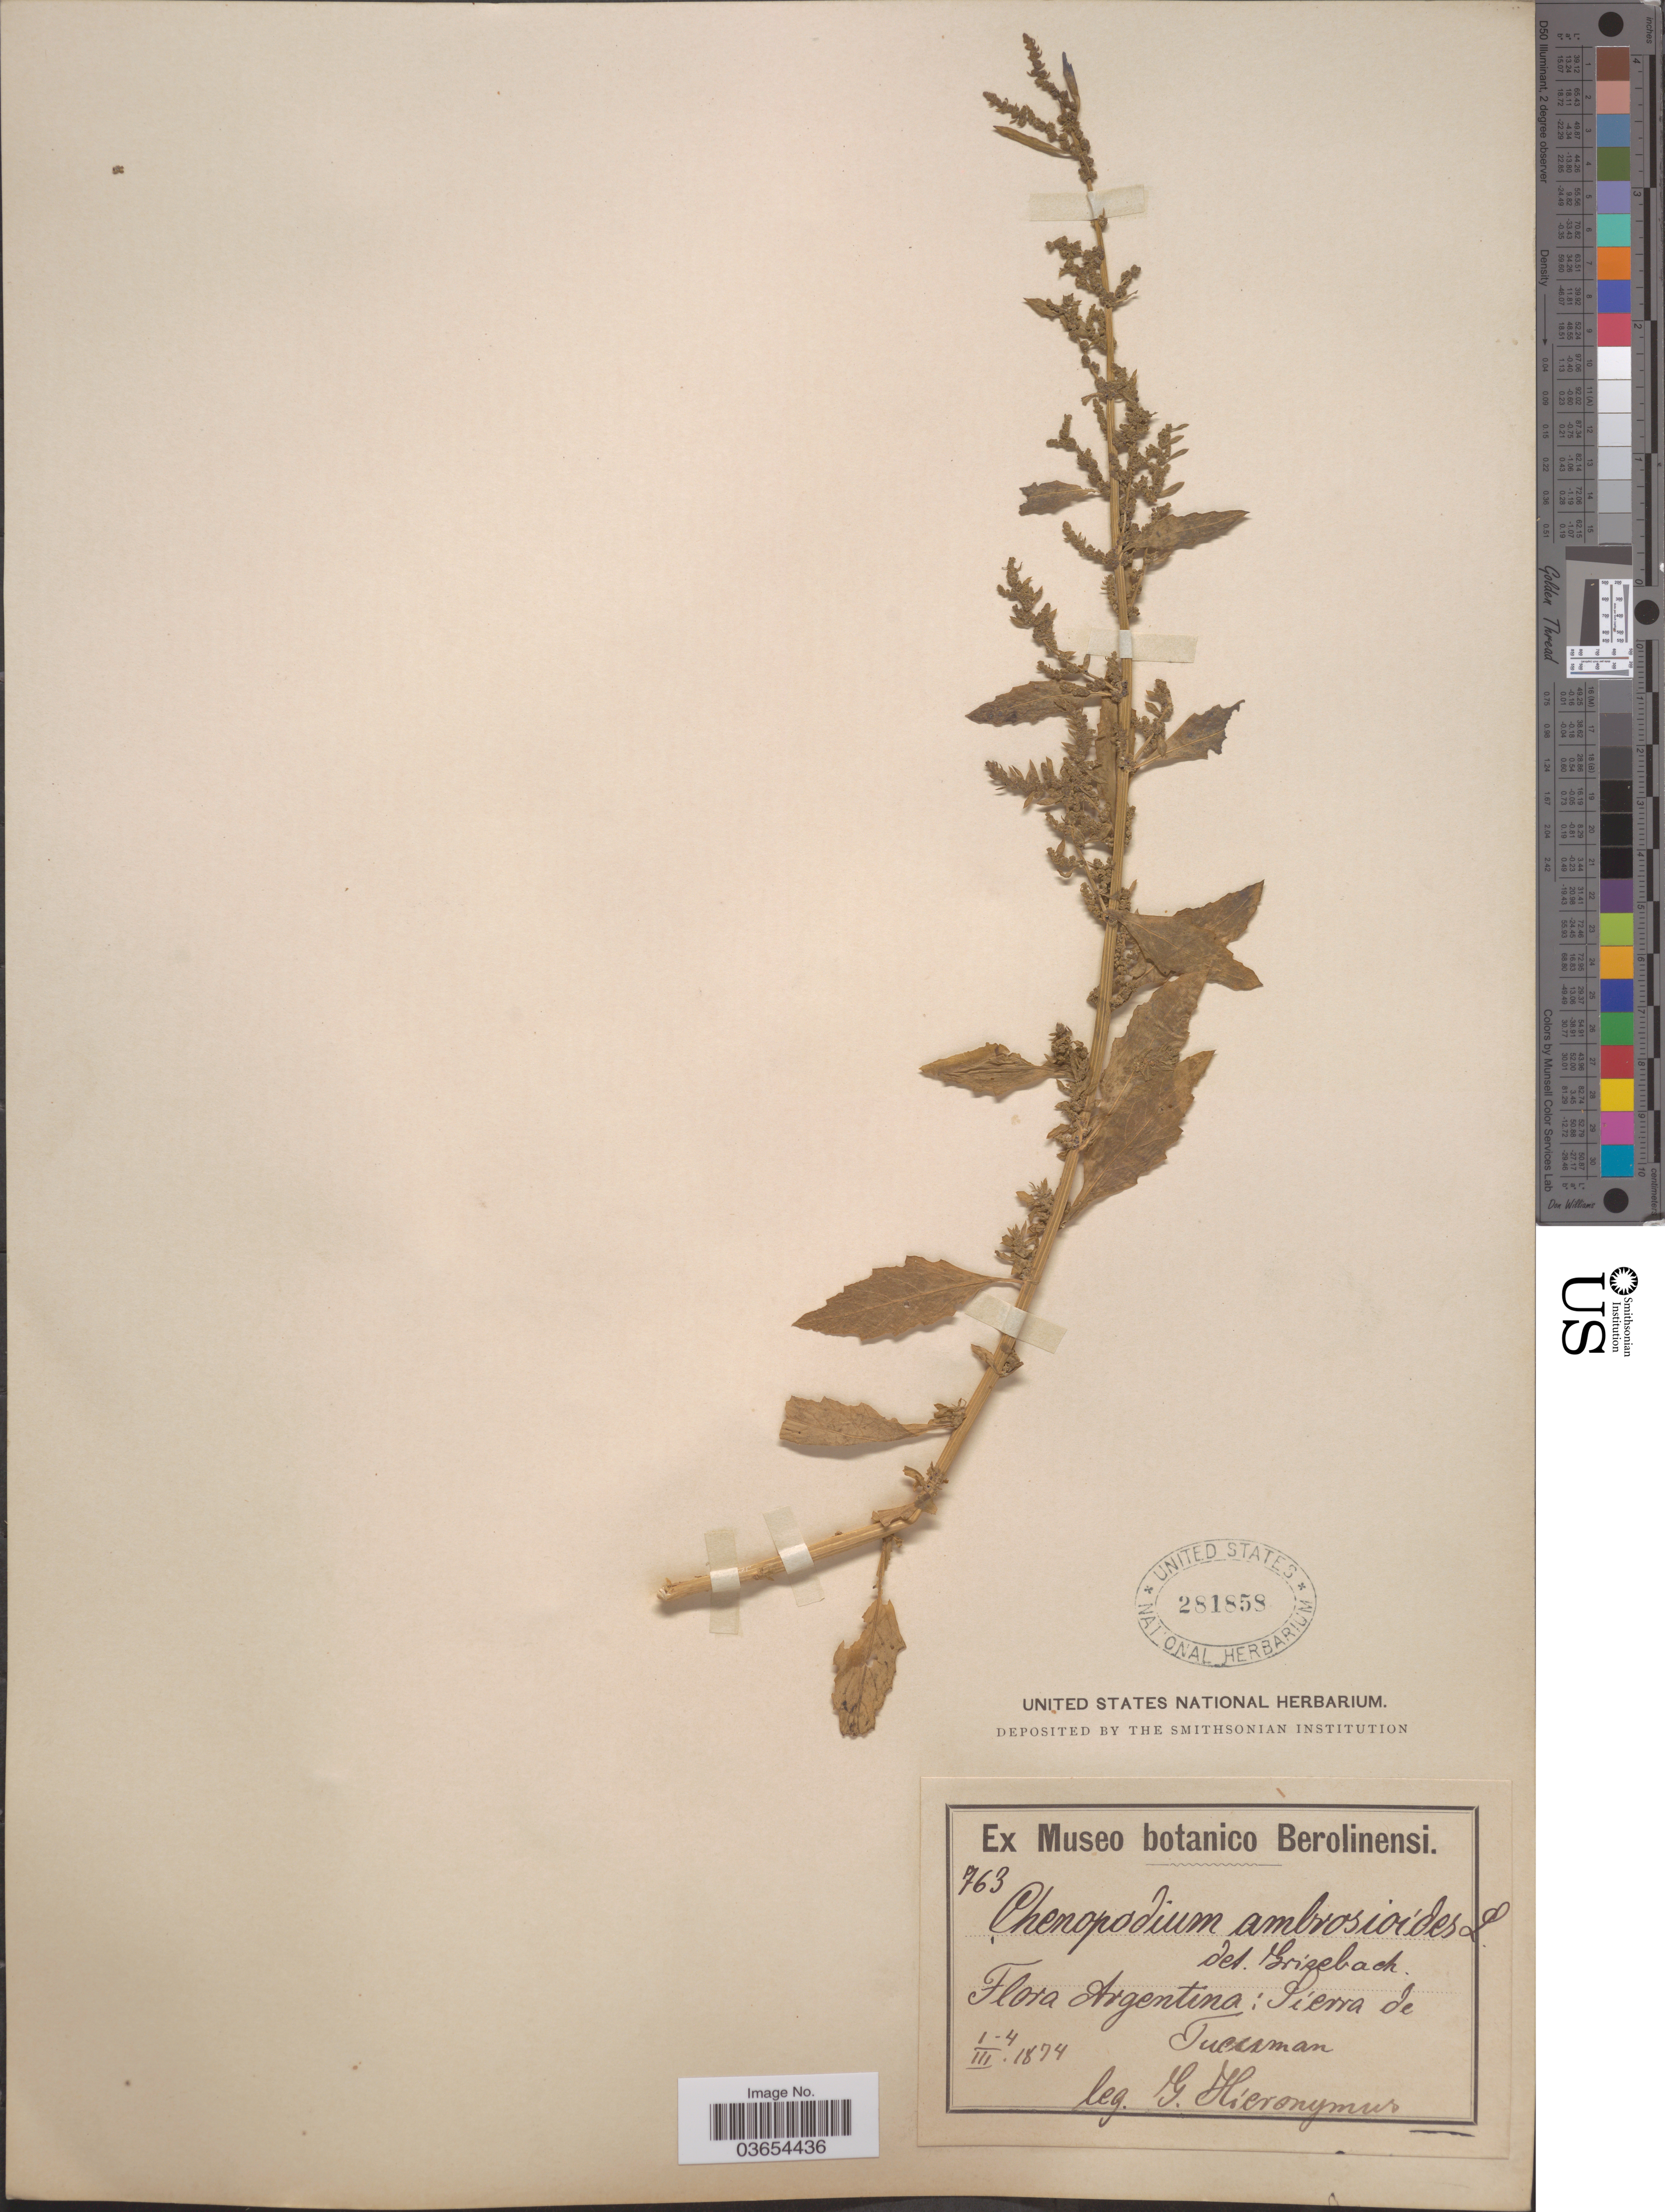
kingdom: Plantae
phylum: Tracheophyta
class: Magnoliopsida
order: Caryophyllales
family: Amaranthaceae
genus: Chenopodium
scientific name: Chenopodium ambrosioides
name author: L.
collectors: G. H. Hieronymus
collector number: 763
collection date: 1874-03-01/1874-03-04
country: Argentina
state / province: Tucuman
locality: Sierra de Tucuman.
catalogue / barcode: US 281858